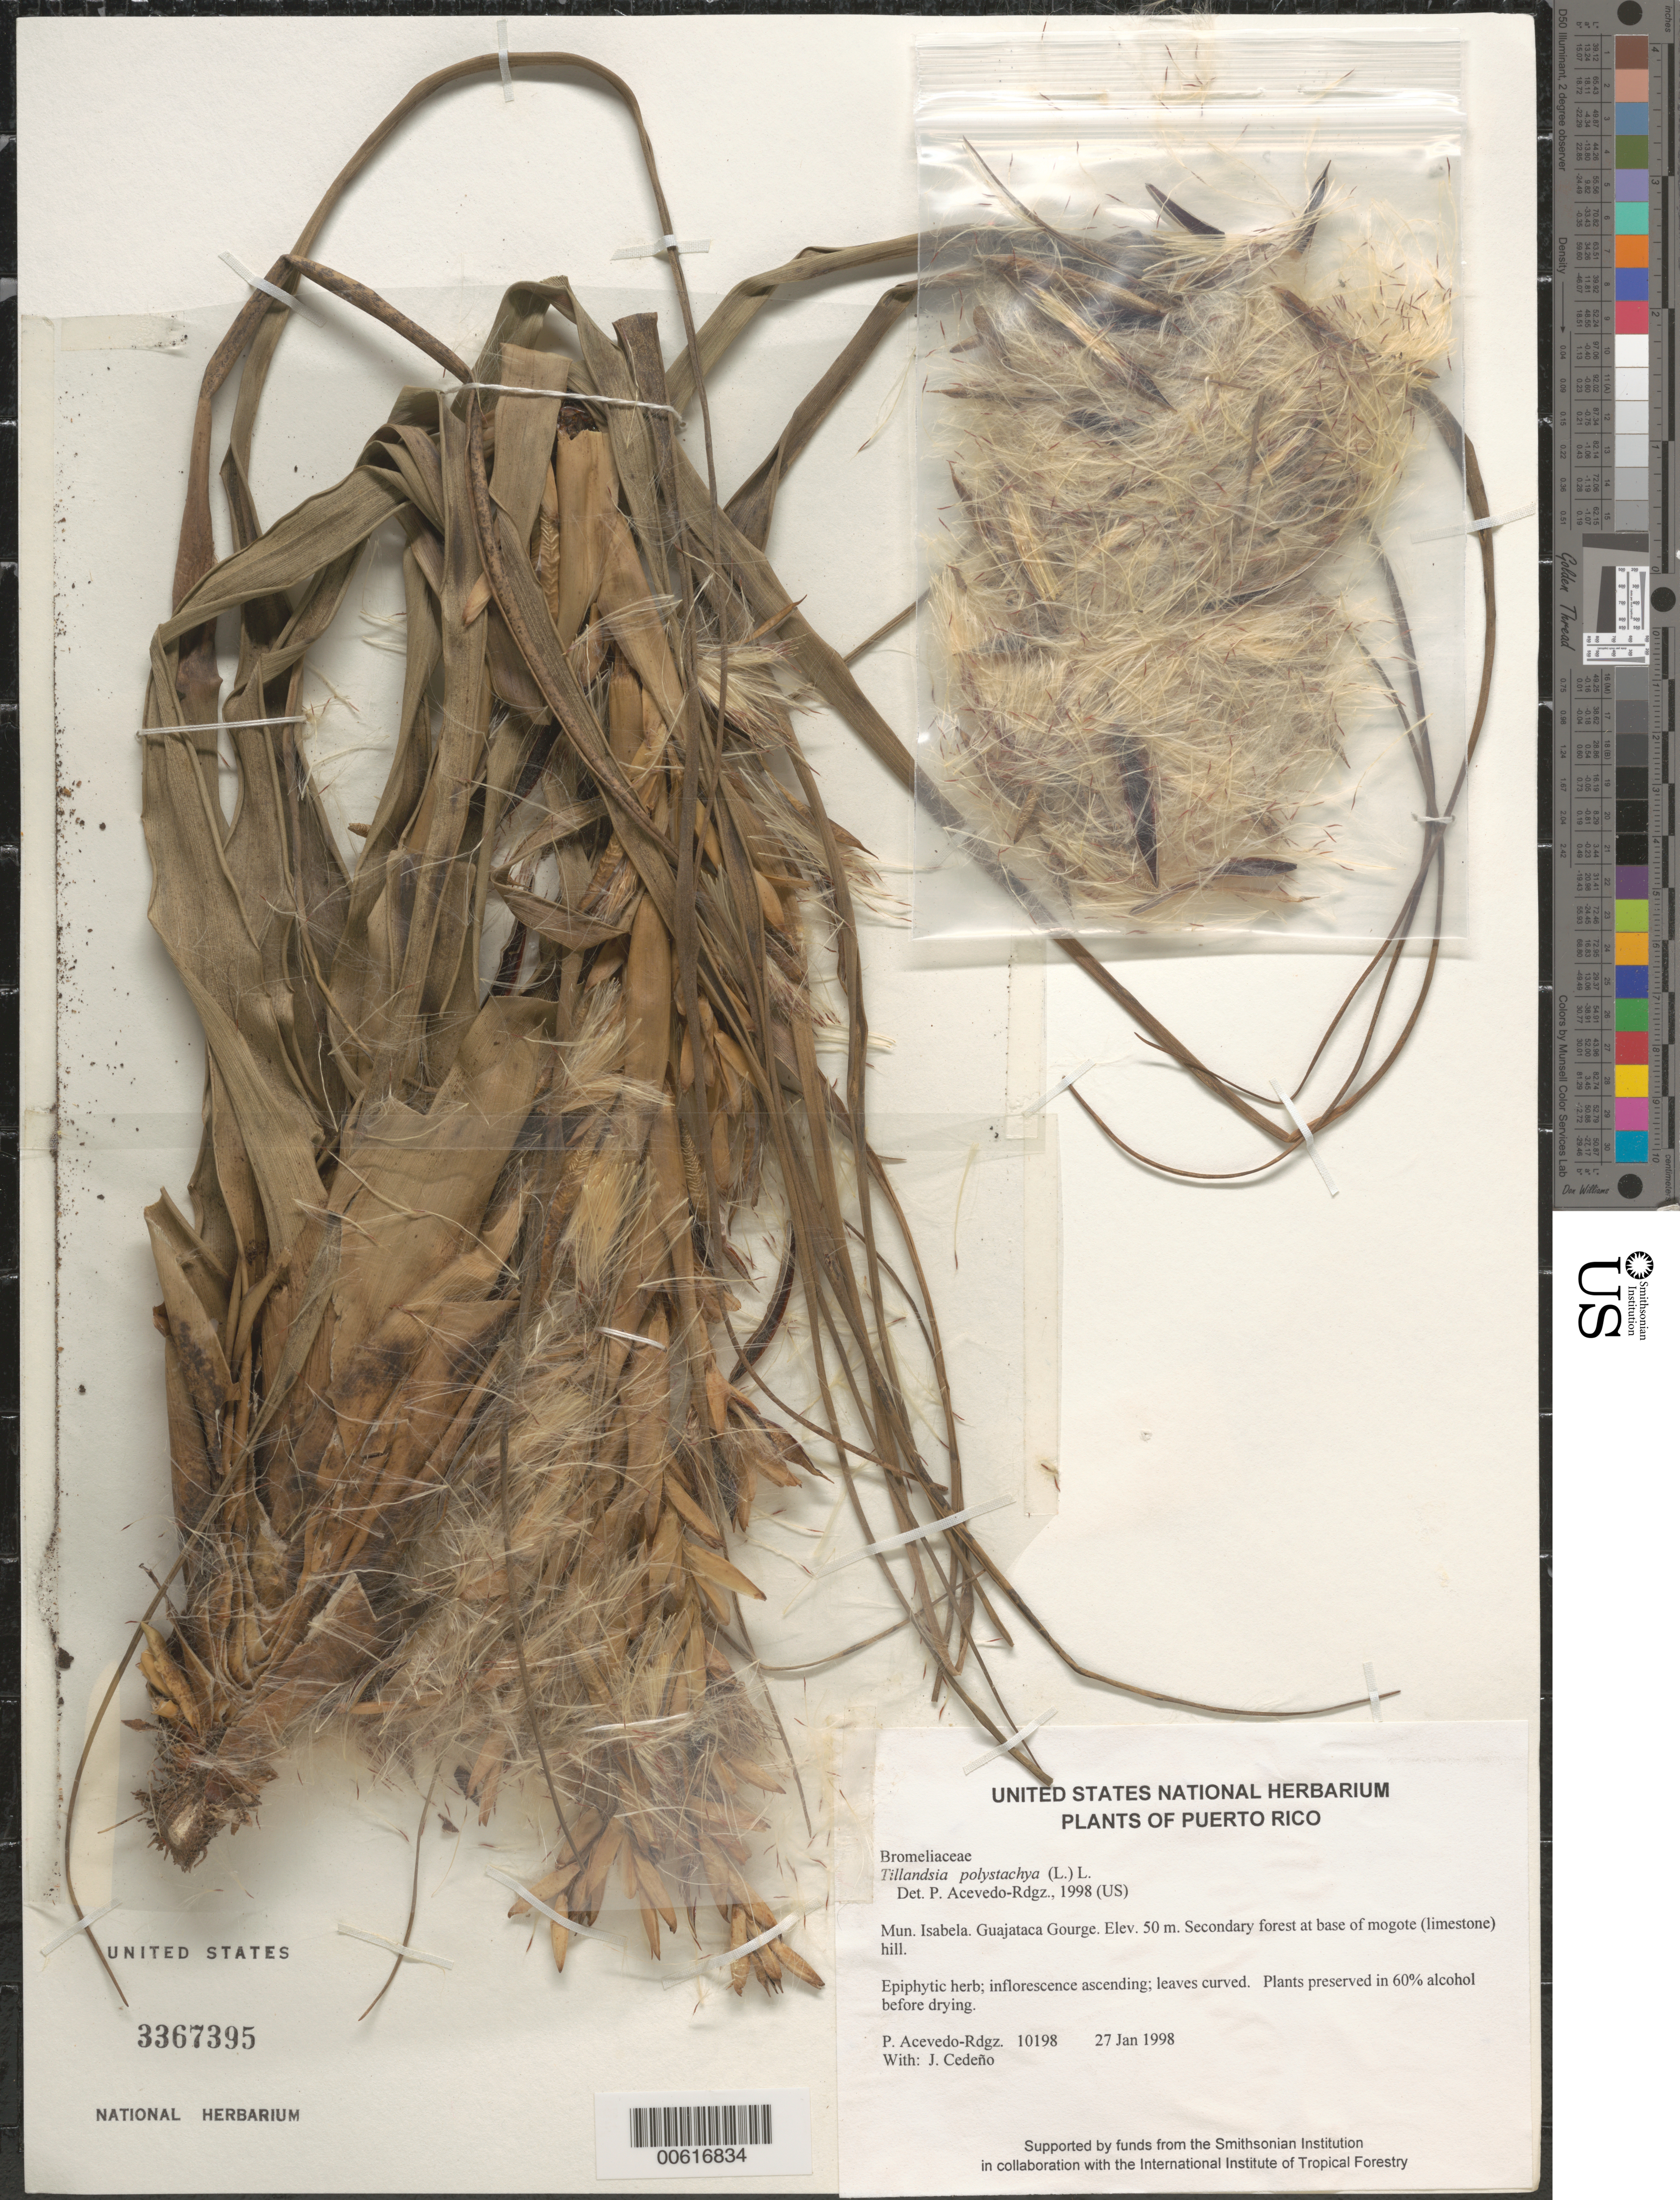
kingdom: Plantae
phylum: Tracheophyta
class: Liliopsida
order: Poales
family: Bromeliaceae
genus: Tillandsia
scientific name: Tillandsia polystachia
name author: (L.) L.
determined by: Acevedo-Rodríguez, P., (BOT), Smithsonian Institution - National Museum of Natural History (UNITED STATES)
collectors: P. Acevedo-Rodr. & J. A. Cedeño M.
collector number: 10198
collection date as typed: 27 Jan 1998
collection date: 1998-01-27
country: Puerto Rico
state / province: Isabela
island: Puerto Rico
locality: Isabela. Guajataca Gourge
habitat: Secondary forest at base of mogote (limestone) hill.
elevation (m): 50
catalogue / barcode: US 3367395